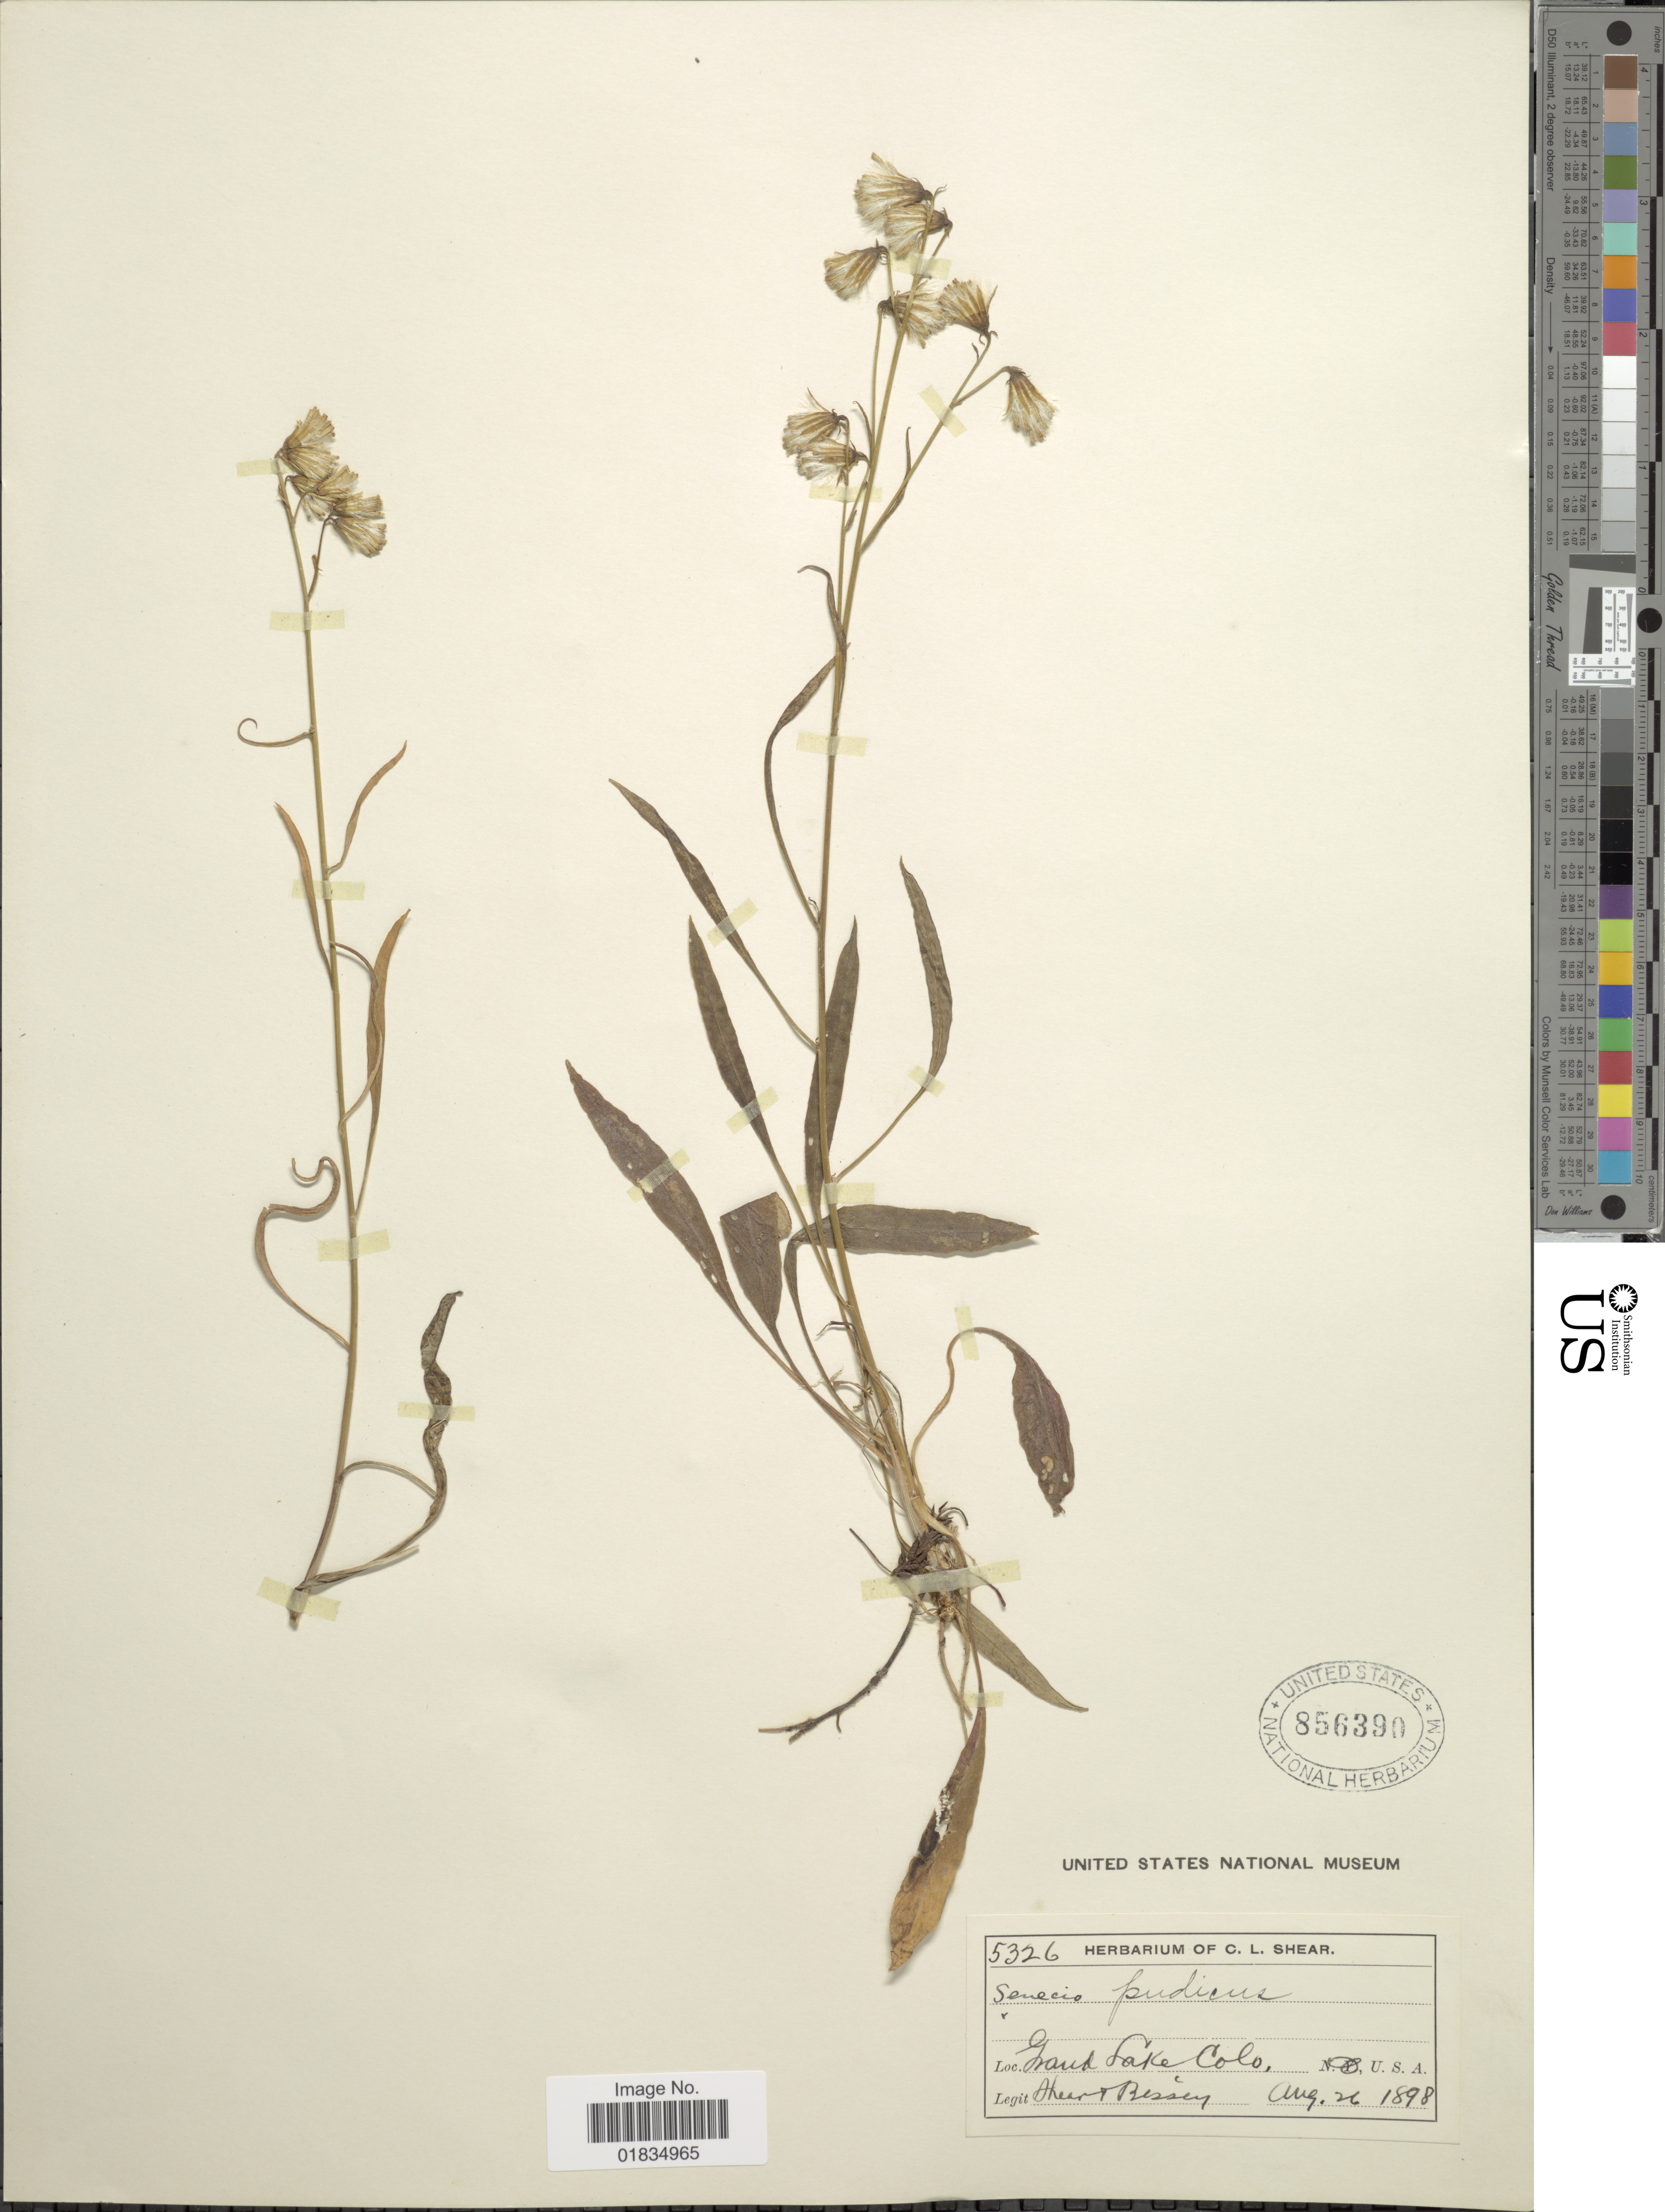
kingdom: Plantae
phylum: Tracheophyta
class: Magnoliopsida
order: Asterales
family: Asteraceae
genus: Senecio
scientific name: Senecio pudicus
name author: Greene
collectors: C. L. Shear & -. Bessey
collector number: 5326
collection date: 1898-08-26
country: United States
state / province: Colorado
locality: Grand Lake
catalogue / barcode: US 856390